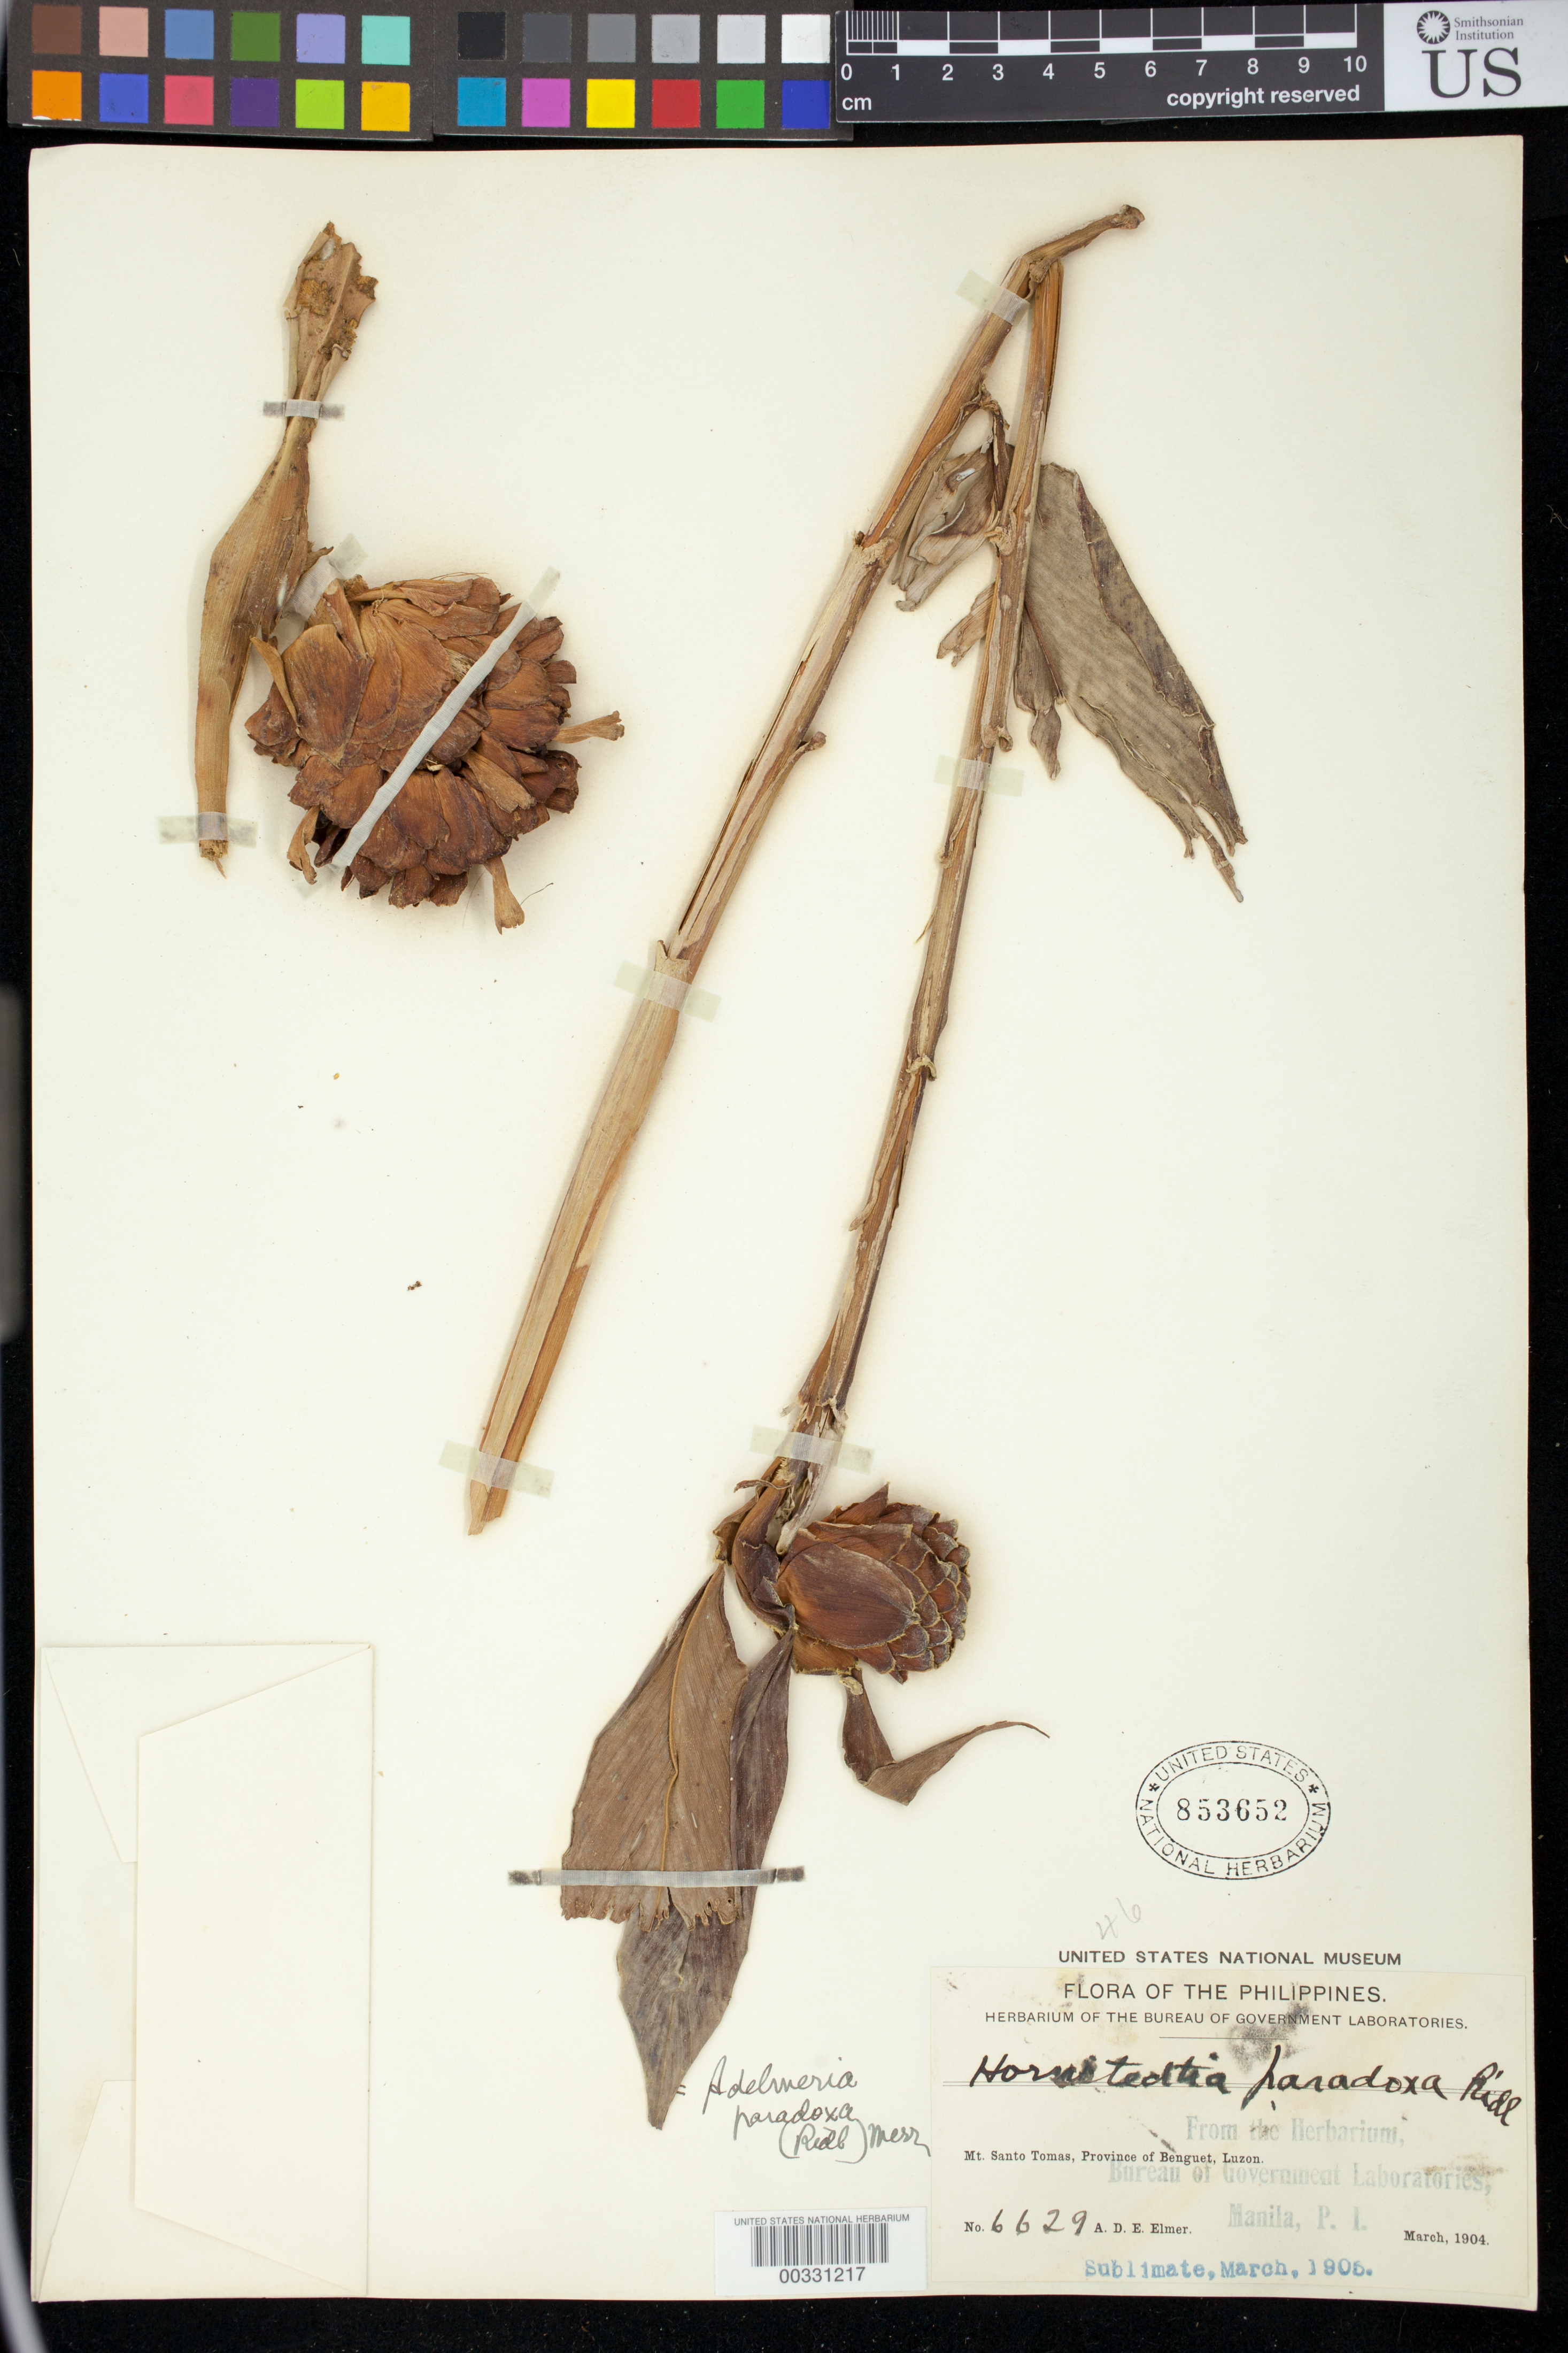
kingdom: Plantae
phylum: Tracheophyta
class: Liliopsida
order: Zingiberales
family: Zingiberaceae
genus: Hornstedtia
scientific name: Hornstedtia paradoxa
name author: Ridl.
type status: Type Collection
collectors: A. D. E. Elmer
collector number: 6629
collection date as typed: Mar 1904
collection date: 1904-03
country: Philippines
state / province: Cordillera (Administrative Region)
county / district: Benguet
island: Luzon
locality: Mt. Santo Tomas, Province of Benguet, Luzon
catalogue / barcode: US 853652